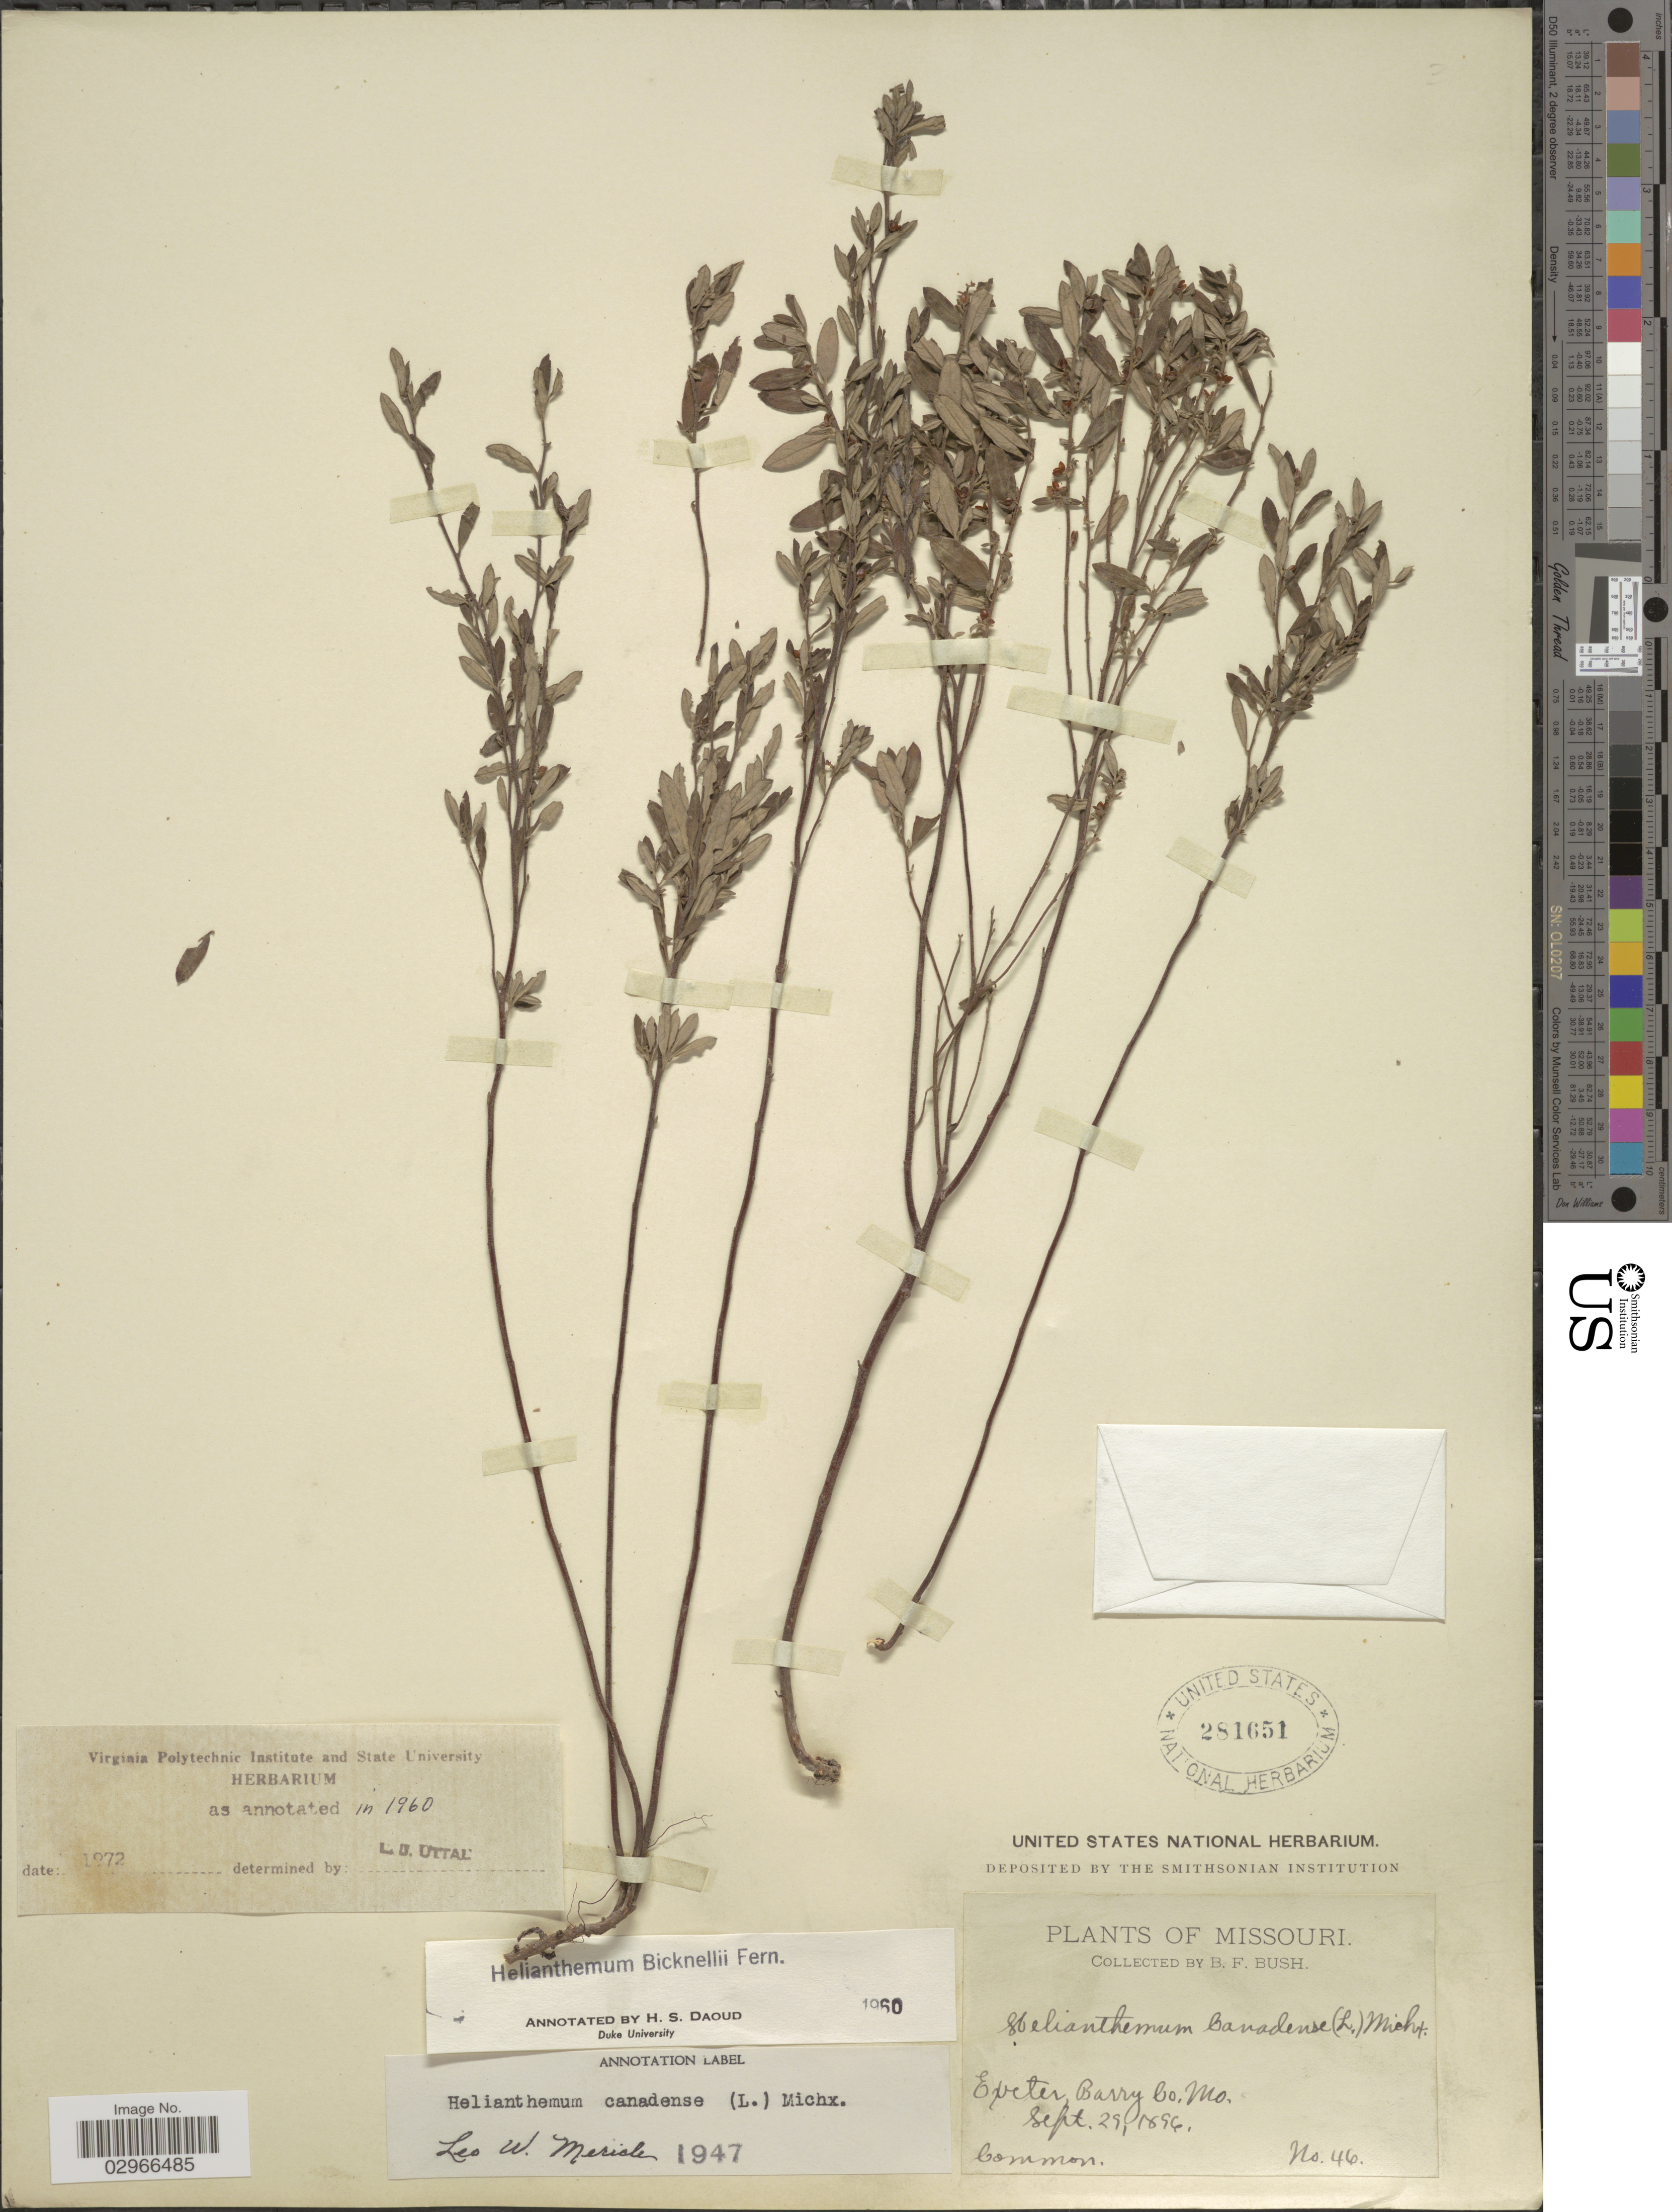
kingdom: Plantae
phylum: Tracheophyta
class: Magnoliopsida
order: Malvales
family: Cistaceae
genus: Helianthemum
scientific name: Helianthemum bicknellii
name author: Fernald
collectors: B. F. Bush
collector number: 46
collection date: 1896-09-29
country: United States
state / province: Missouri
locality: Exeter, Barry Co. Mo.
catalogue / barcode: US 281651